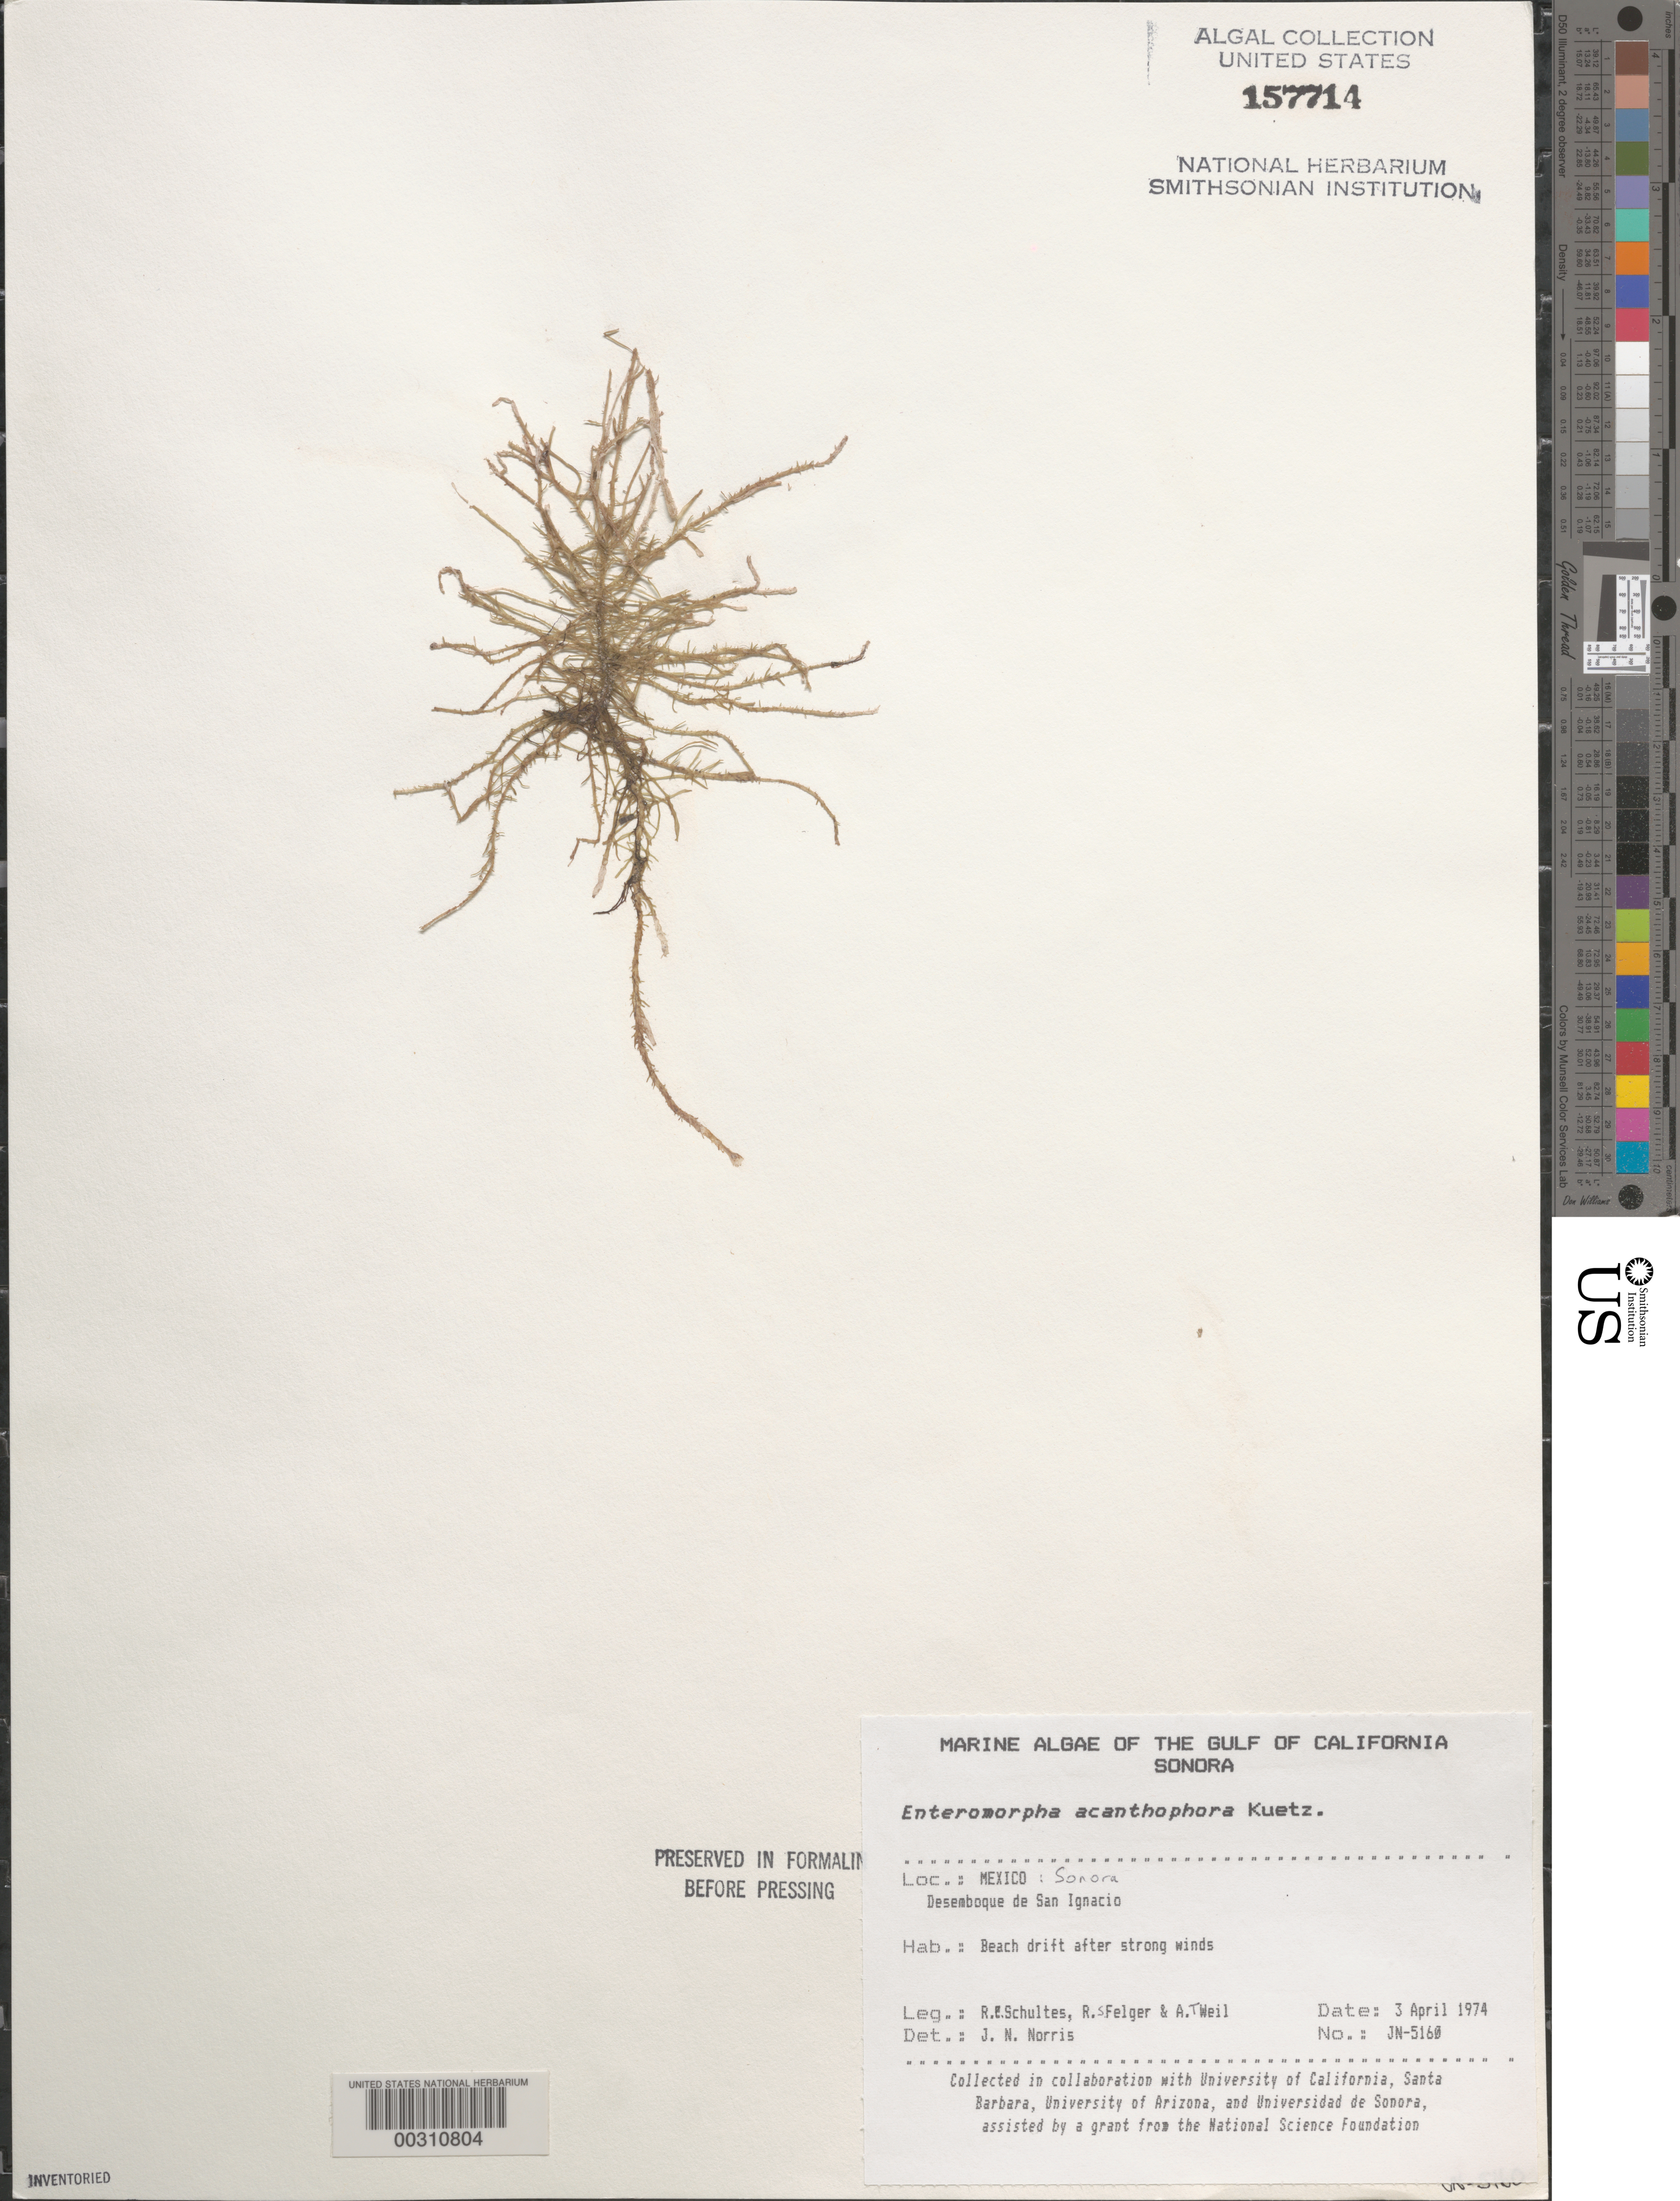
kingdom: Plantae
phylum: Chlorophyta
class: Ulvophyceae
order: Ulvales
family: Ulvaceae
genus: Ulva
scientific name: Ulva acanthophora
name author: (Kütz.) H.S. Hayden et al.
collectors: R. E. Schultes, R. S. Felger & A. T. Weil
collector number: JN-5160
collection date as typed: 03 Apr 1974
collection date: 1974-04-03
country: Mexico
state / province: Sonora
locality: Desemboque de San Ignacio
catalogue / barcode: US 157714